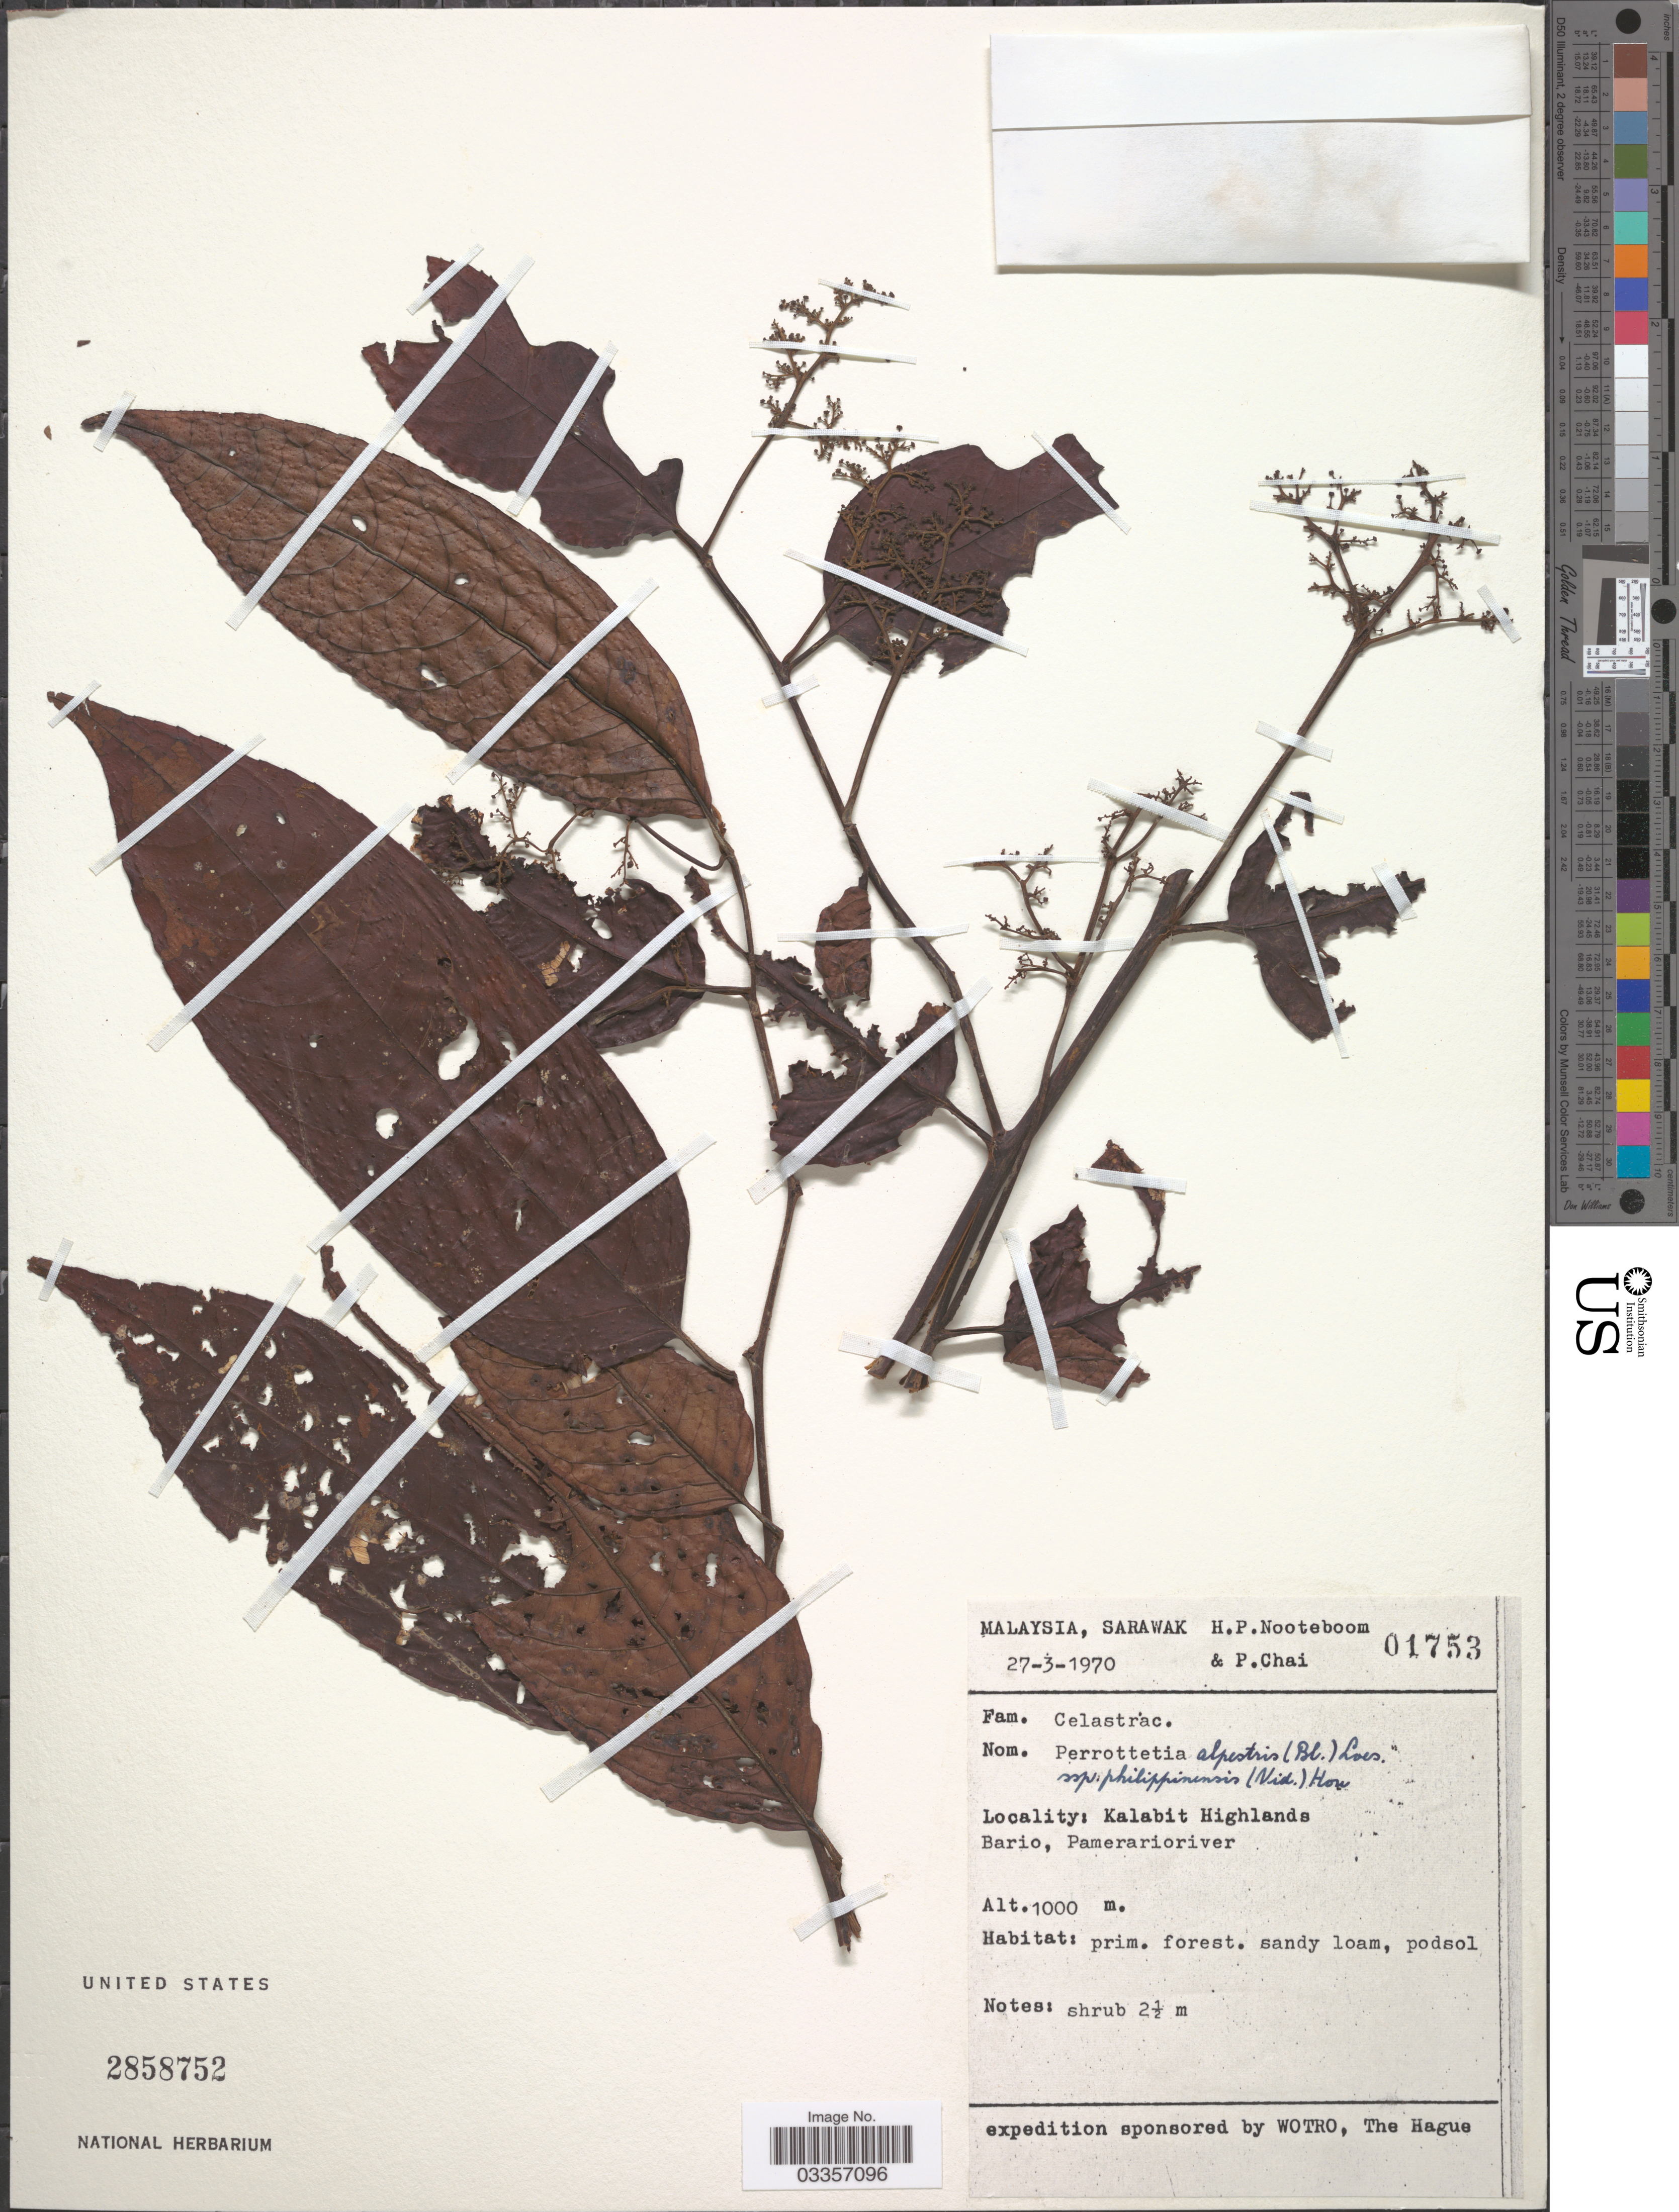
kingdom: Plantae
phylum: Tracheophyta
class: Magnoliopsida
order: Huerteales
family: Dipentodontaceae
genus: Perrottetia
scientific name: Perrottetia alpestris subsp. philippinensis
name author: (S. Vidal) Ding Hou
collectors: H. P. Nooteboom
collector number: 01753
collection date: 1970-03-27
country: Malaysia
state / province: Sarawak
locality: Kalabit Highlands, Bario, Pamerarioriver.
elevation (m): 1000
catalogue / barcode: US 2858752